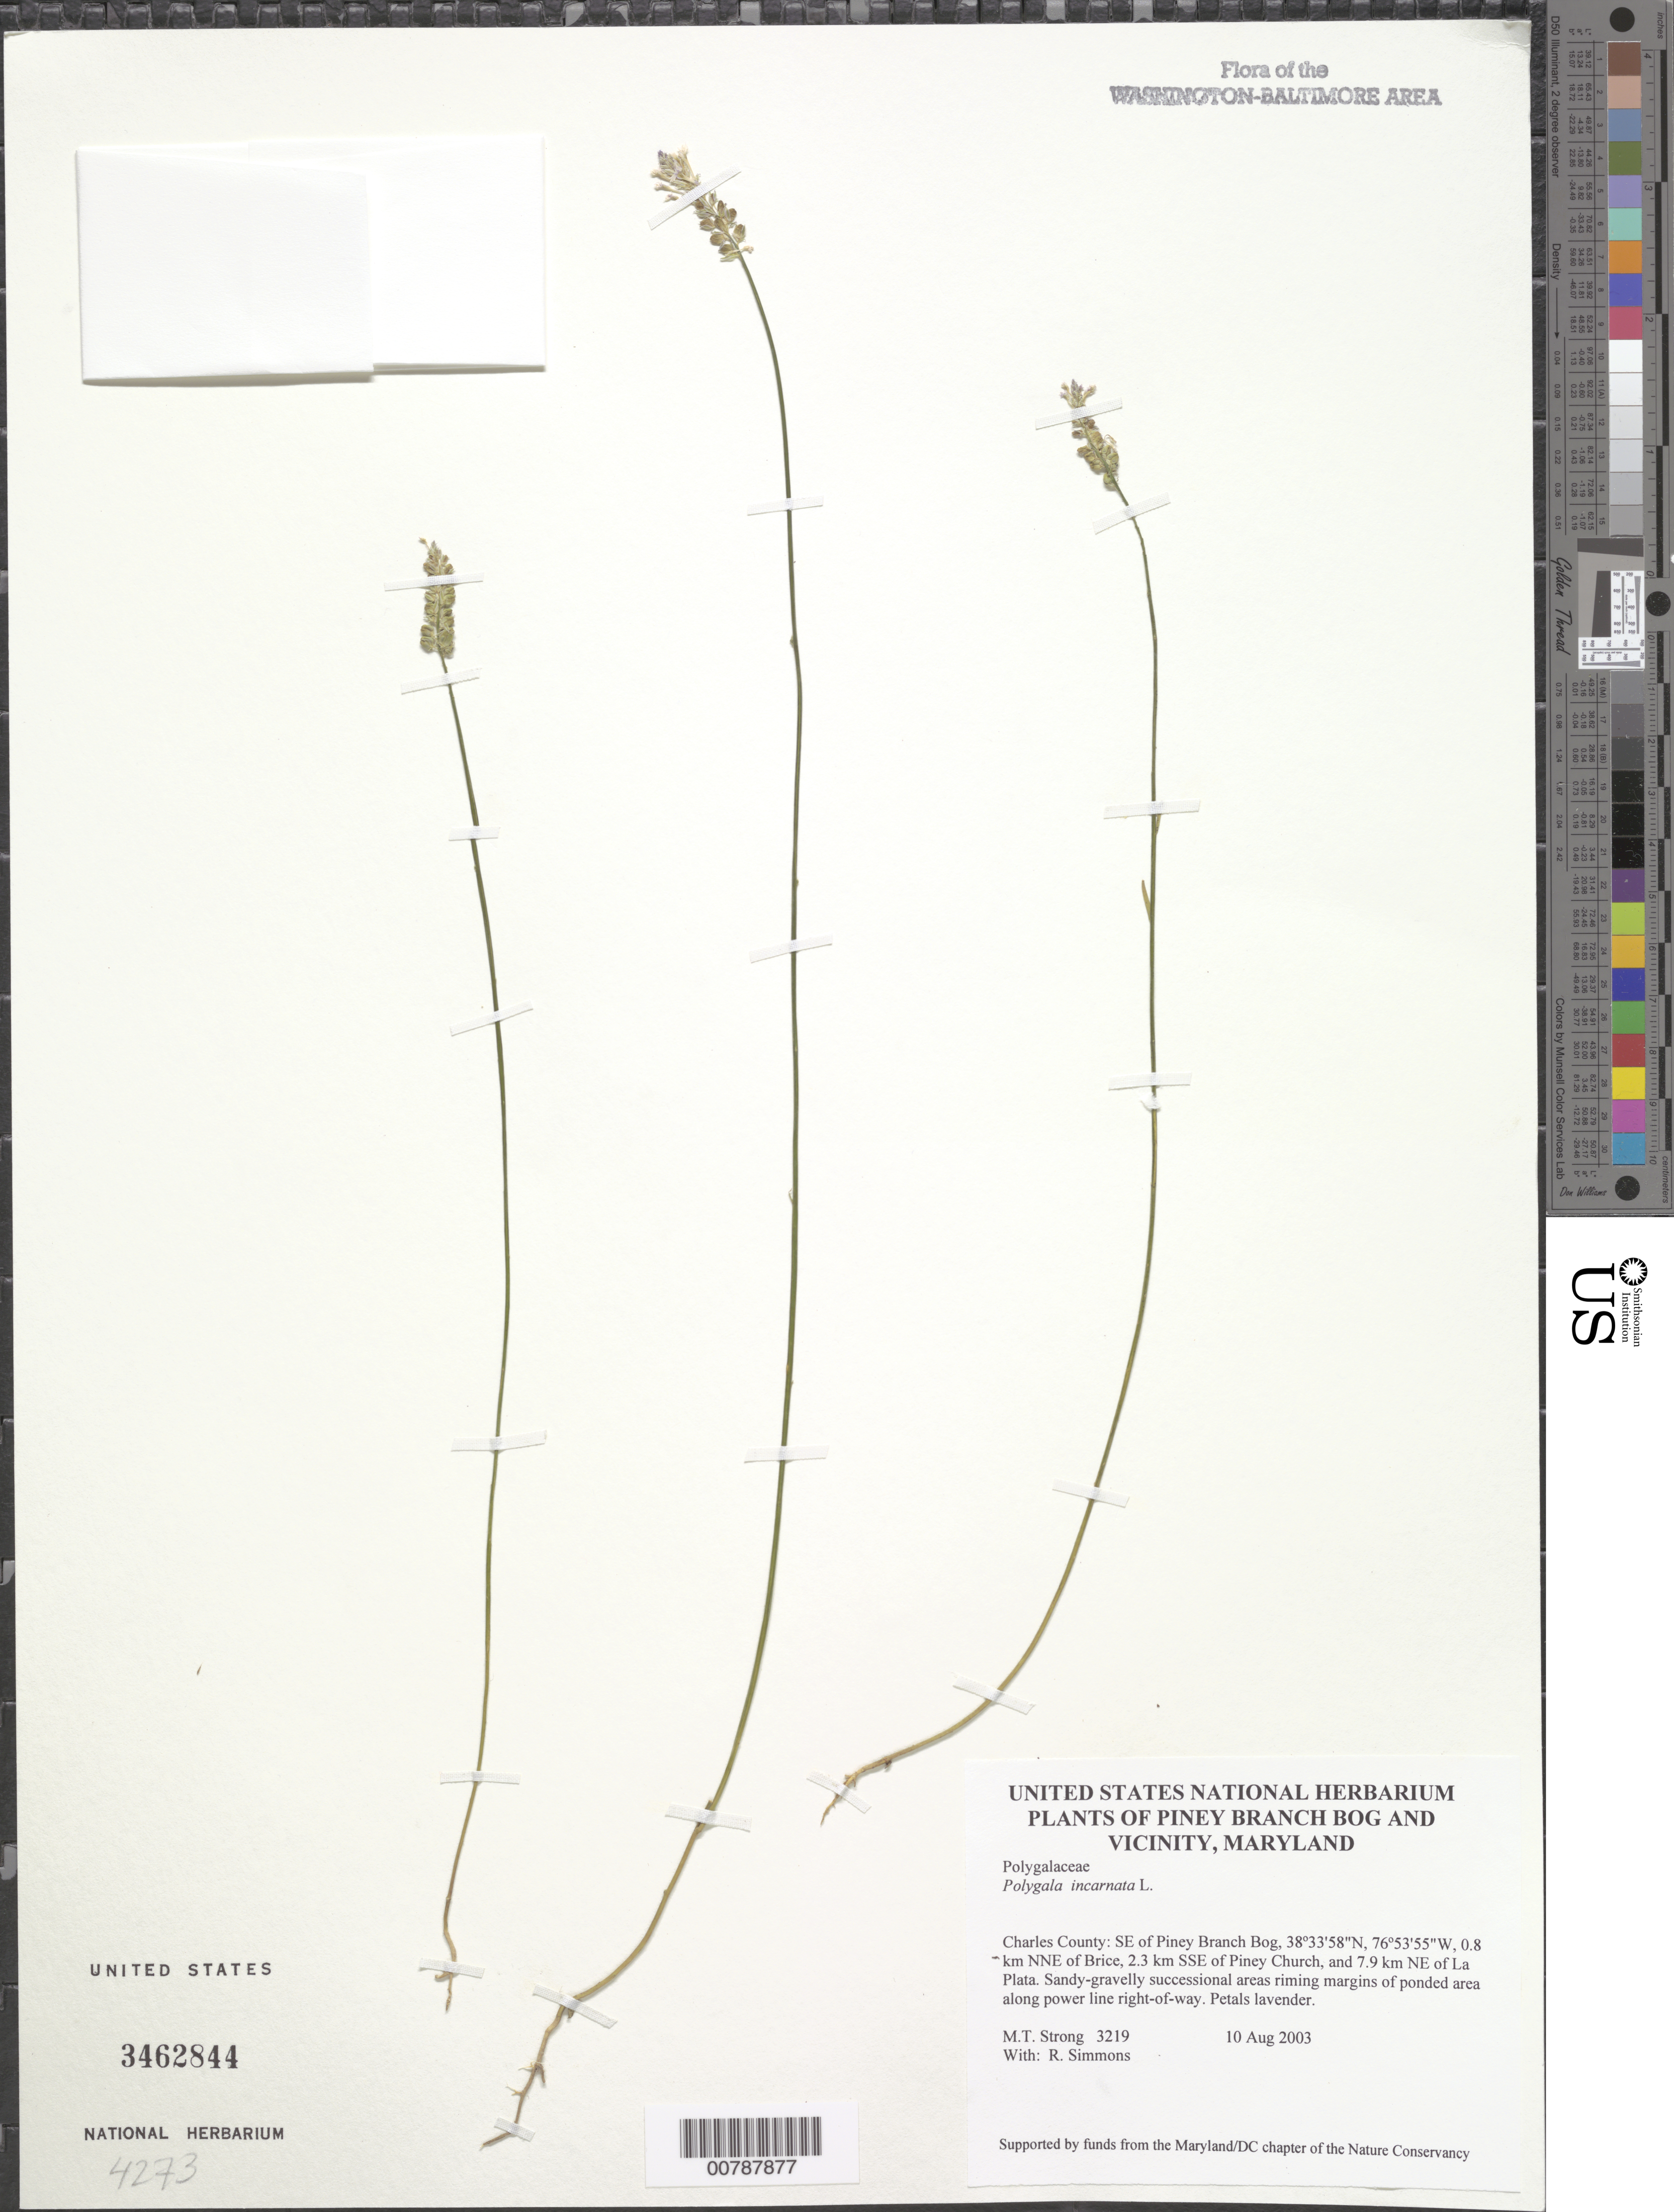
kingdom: Plantae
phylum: Tracheophyta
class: Magnoliopsida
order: Fabales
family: Polygalaceae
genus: Polygala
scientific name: Polygala incarnata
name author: L.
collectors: M. T. Strong & R. H. Simmons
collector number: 3219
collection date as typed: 10 Aug 2003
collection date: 2003-08-10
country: United States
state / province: Maryland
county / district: Charles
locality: Piney Branch Bog, 1.3 km NNE of Brice, 1.8 km SSE of Piney Church, and 8.35 km NE of La Plata.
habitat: Sandy-gravelly successional areas riming margins of ponded area along power line right-of-way.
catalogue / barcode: US 3462844